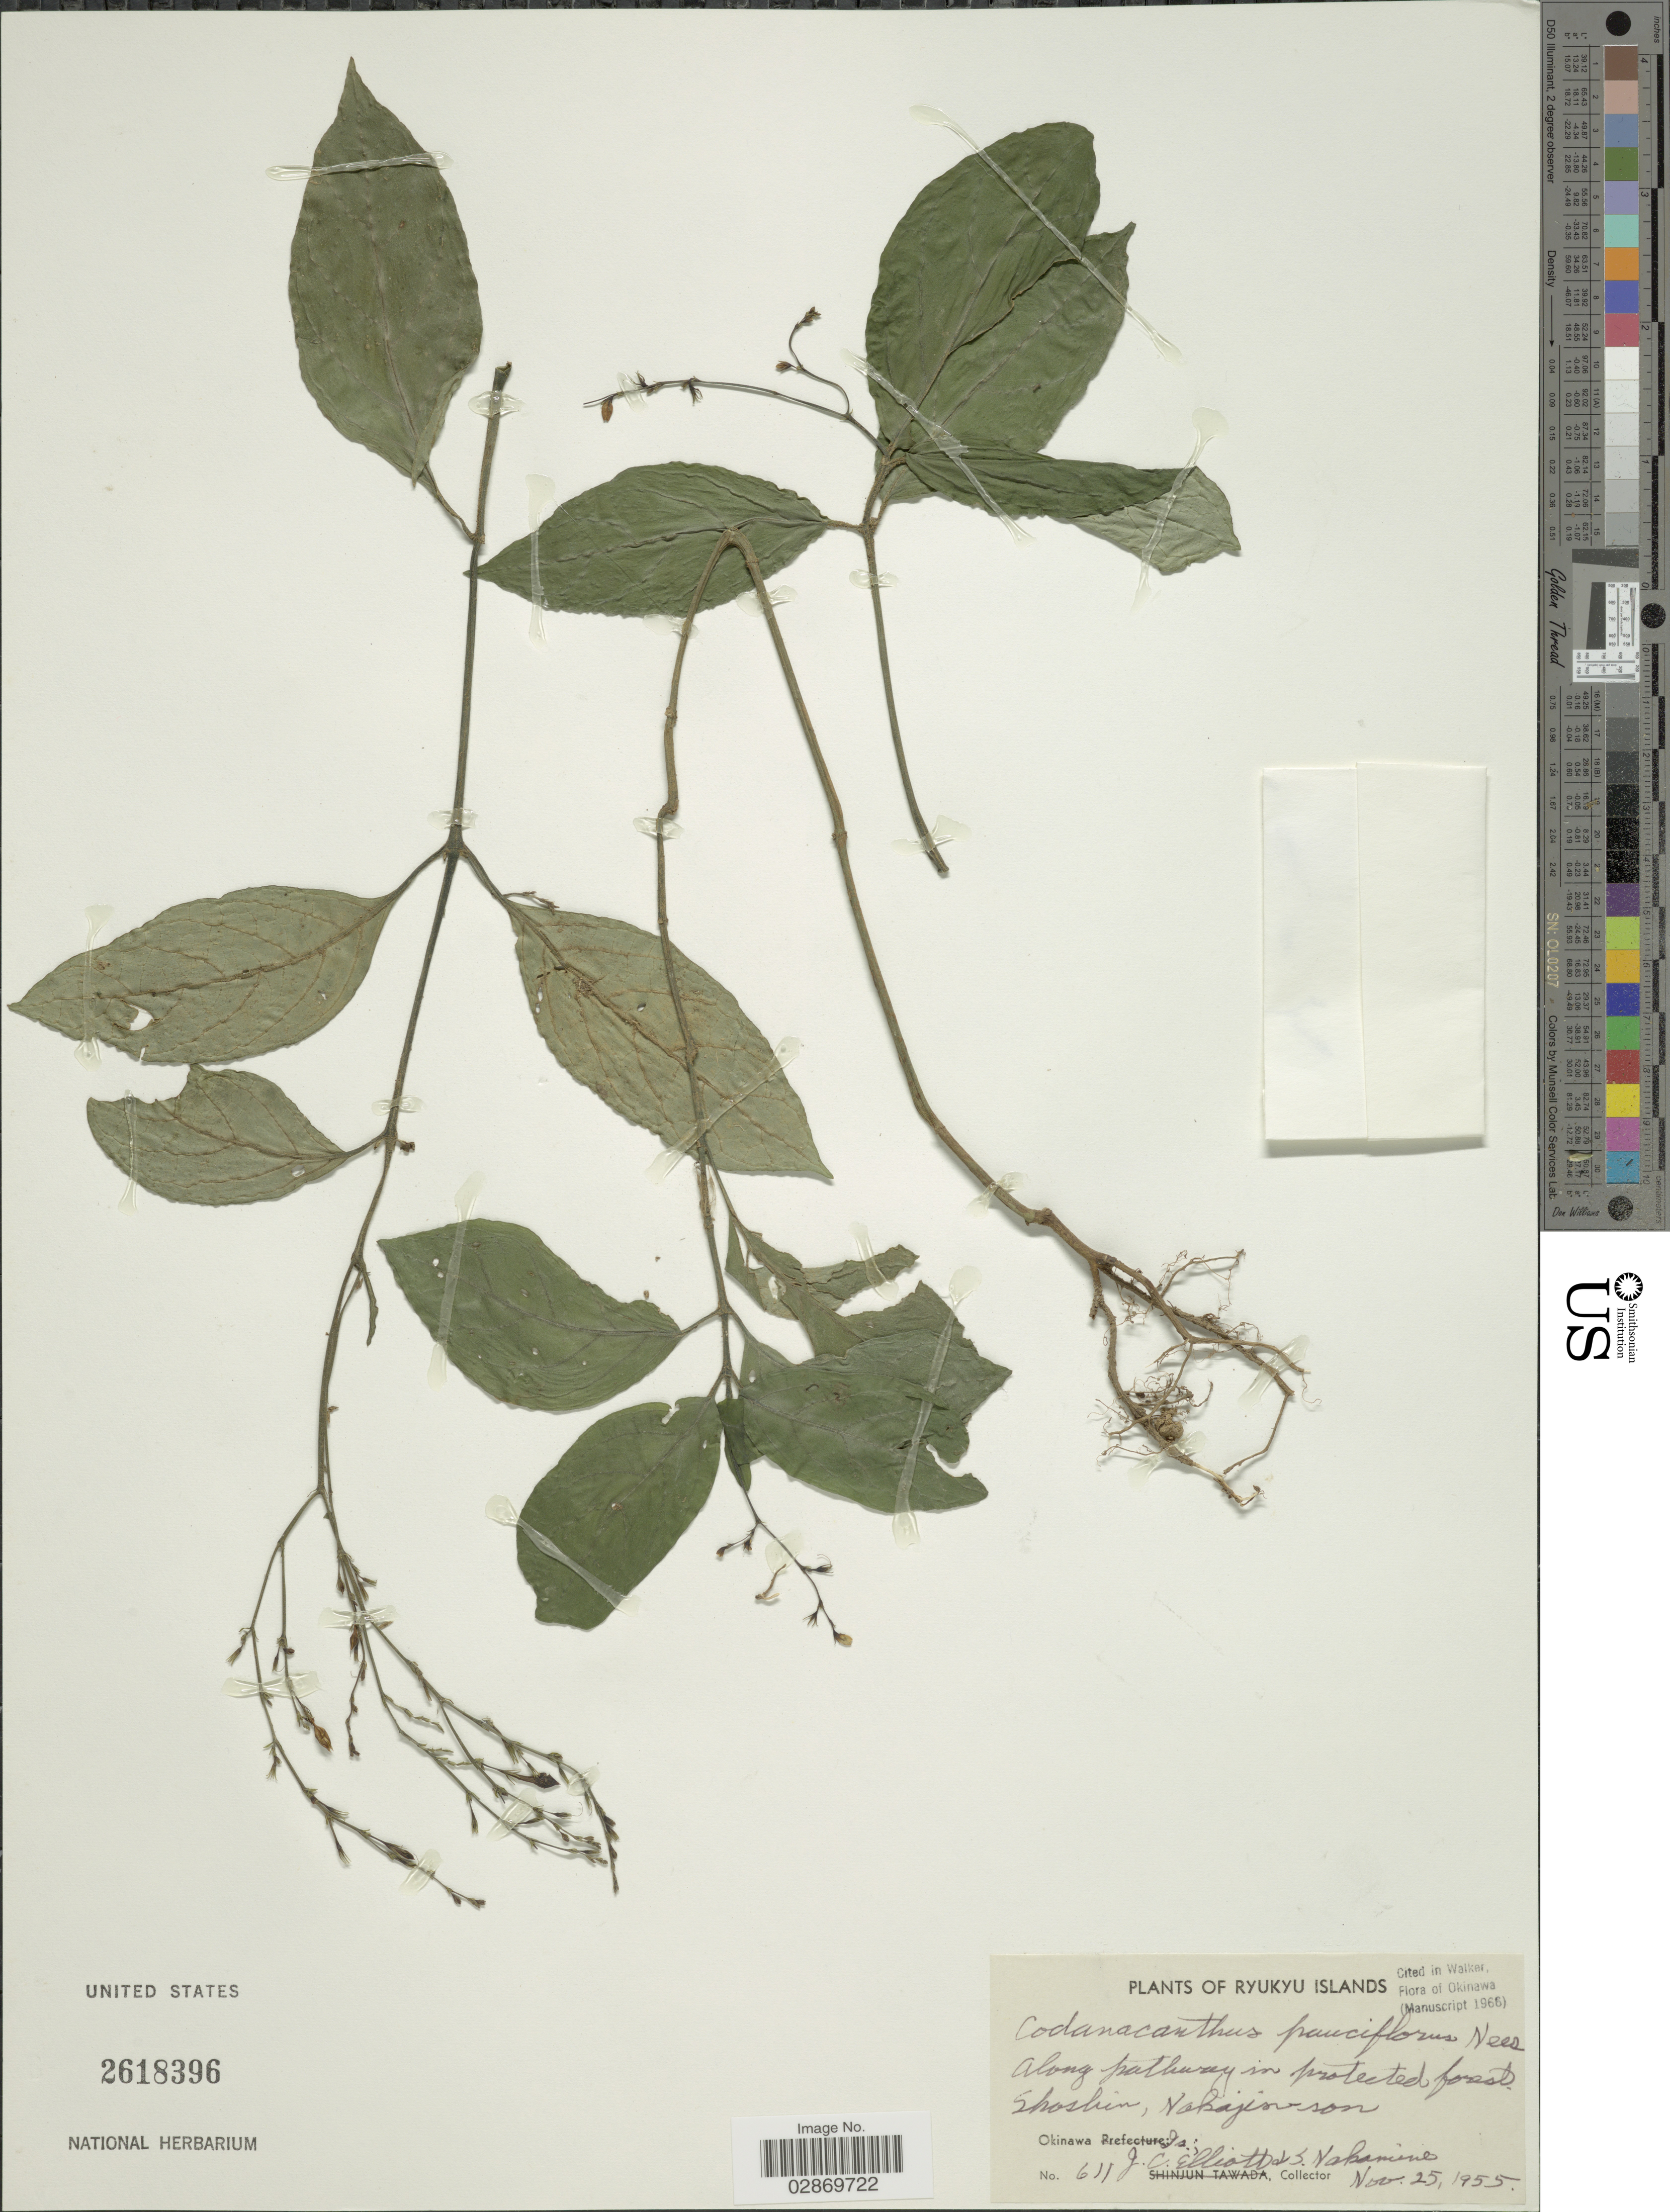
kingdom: Plantae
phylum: Tracheophyta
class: Magnoliopsida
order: Lamiales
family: Acanthaceae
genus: Codonacanthus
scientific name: Codonacanthus pauciflorus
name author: (Nees) Nees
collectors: J. C. Elliott & S. Nakamine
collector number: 611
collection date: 1955-11-25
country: Japan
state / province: Okinawa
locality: Ryukyu Islands, Shoshin, Nakajin-san, Okinawa Is.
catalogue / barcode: US 2618396